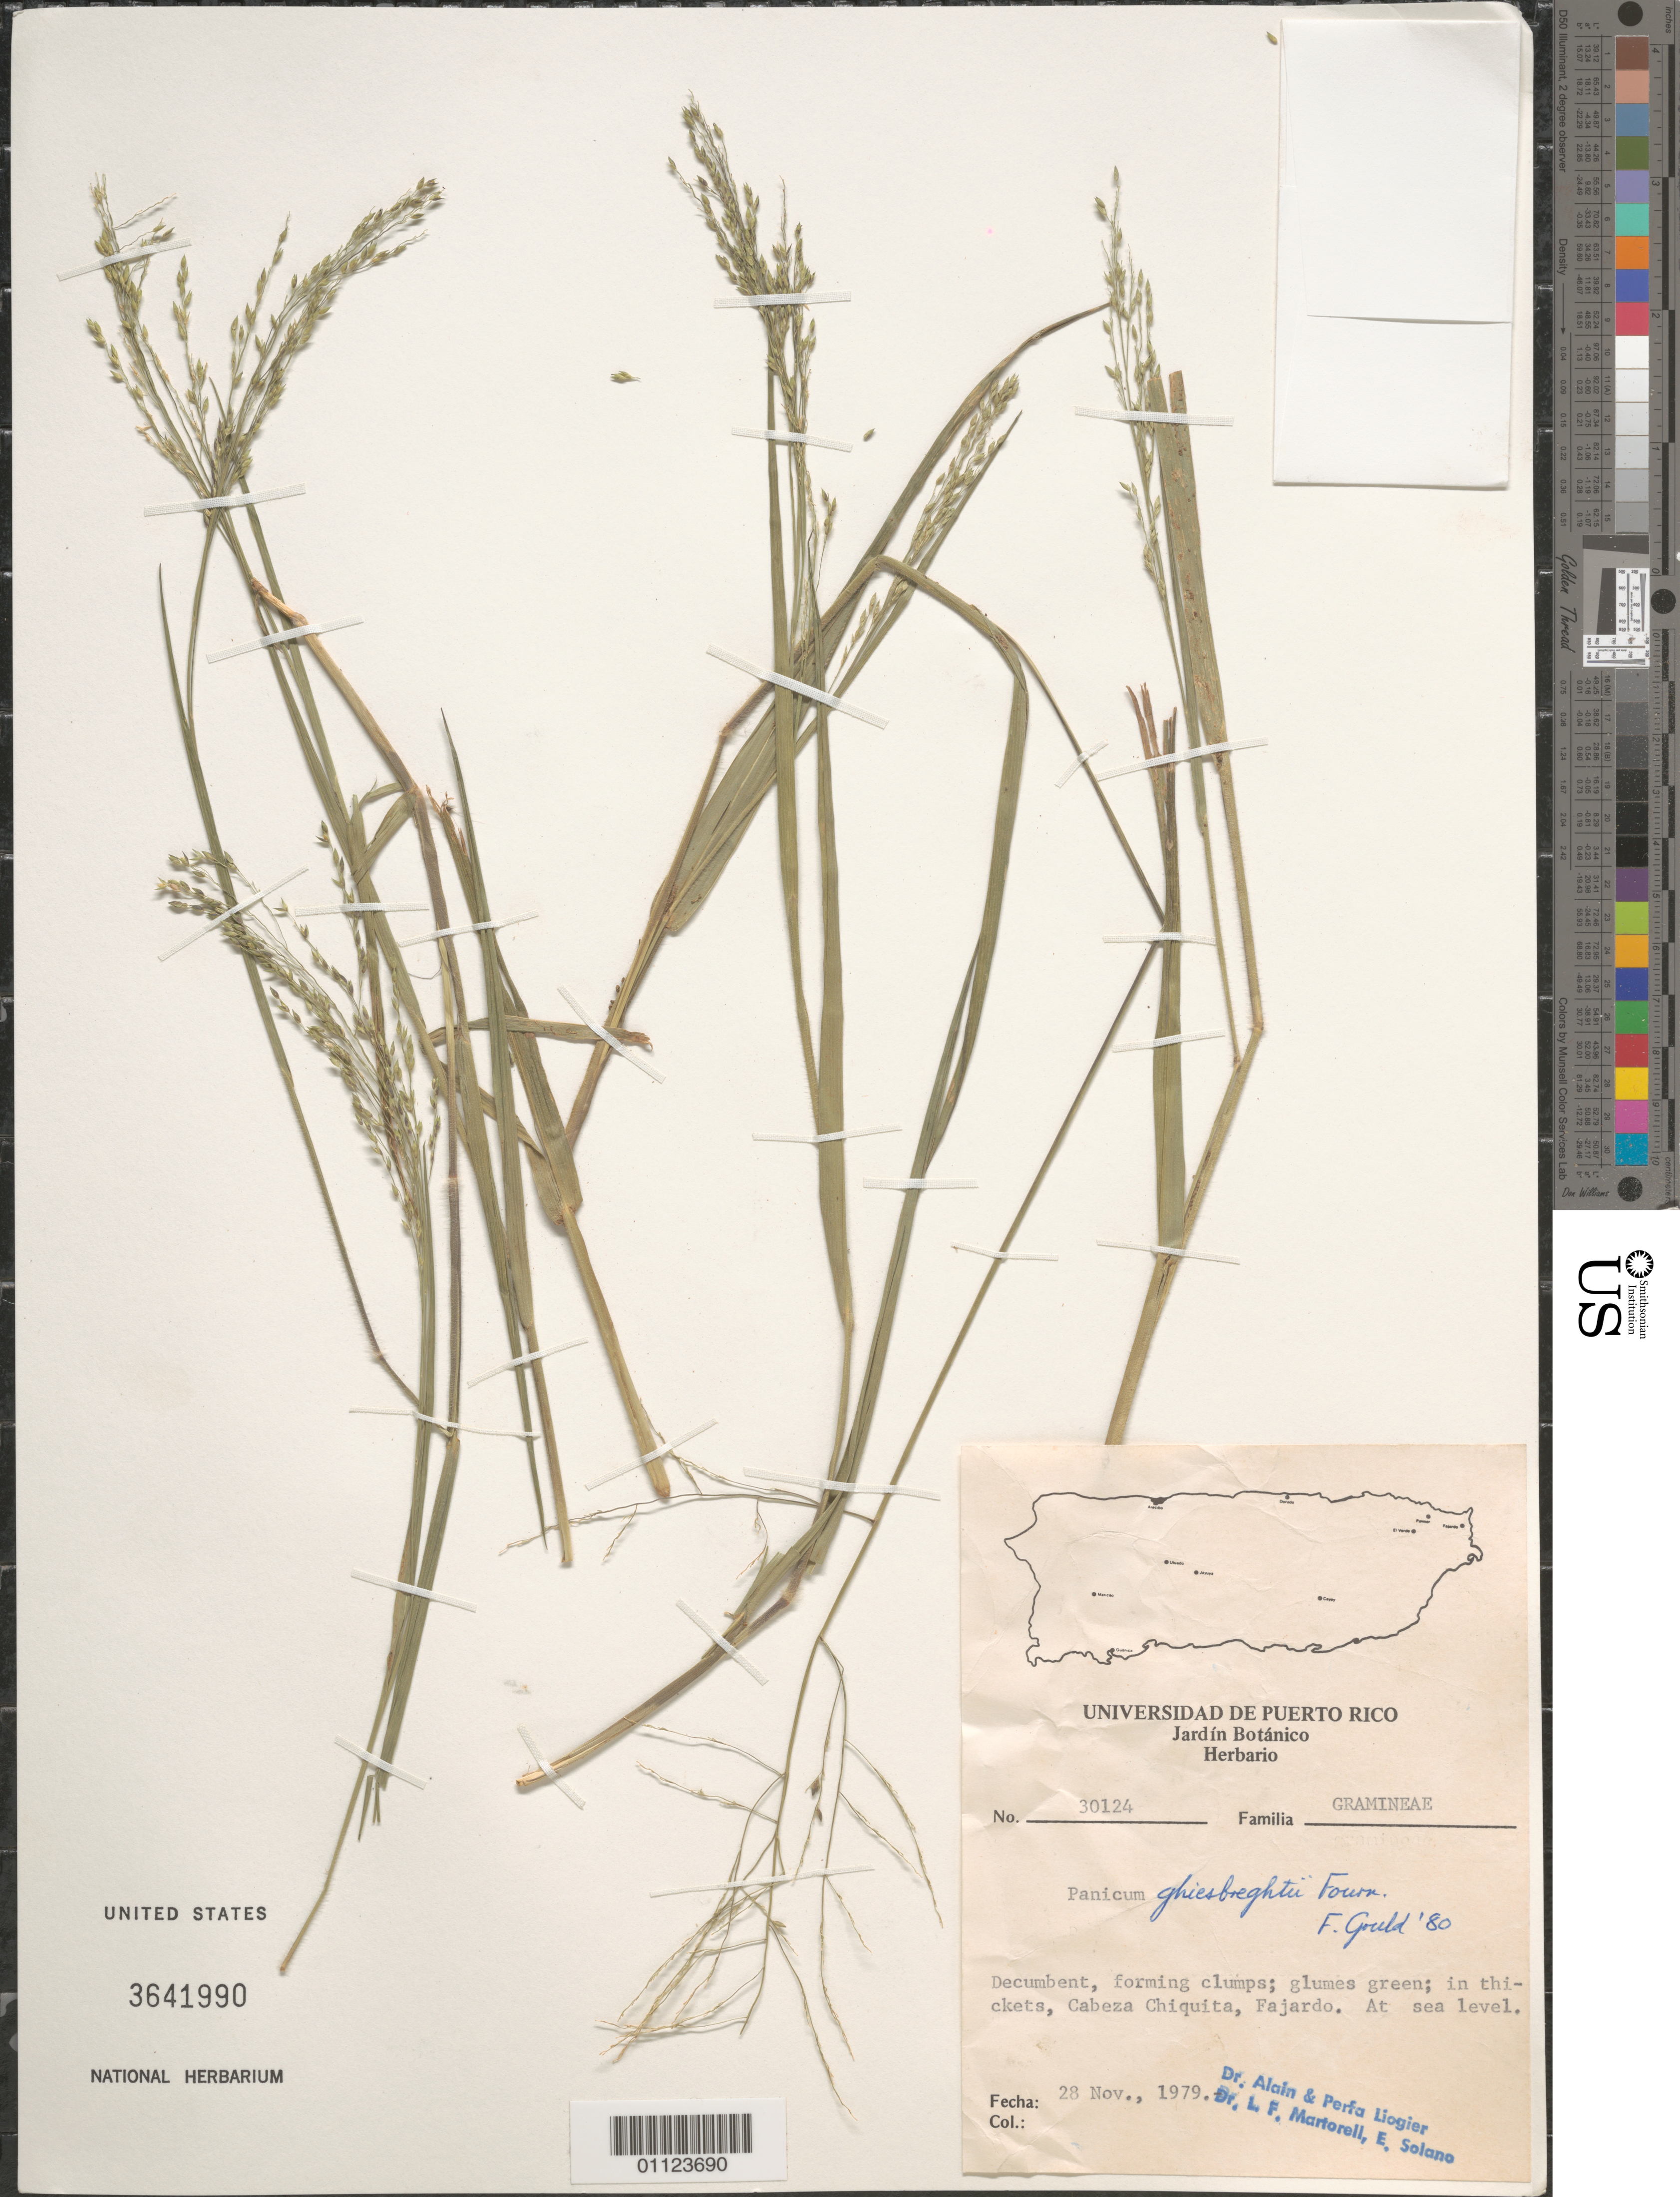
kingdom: Plantae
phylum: Tracheophyta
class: Liliopsida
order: Poales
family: Poaceae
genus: Panicum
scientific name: Panicum ghiesbreghtii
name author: E. Fourn.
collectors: A. H. Liogier, M. P. Liogier, L. Martorell & E. Solano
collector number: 30124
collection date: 1979-11-28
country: Puerto Rico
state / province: Fajardo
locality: Cabeza Chiquita.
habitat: In thickets.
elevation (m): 0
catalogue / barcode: US 3641990